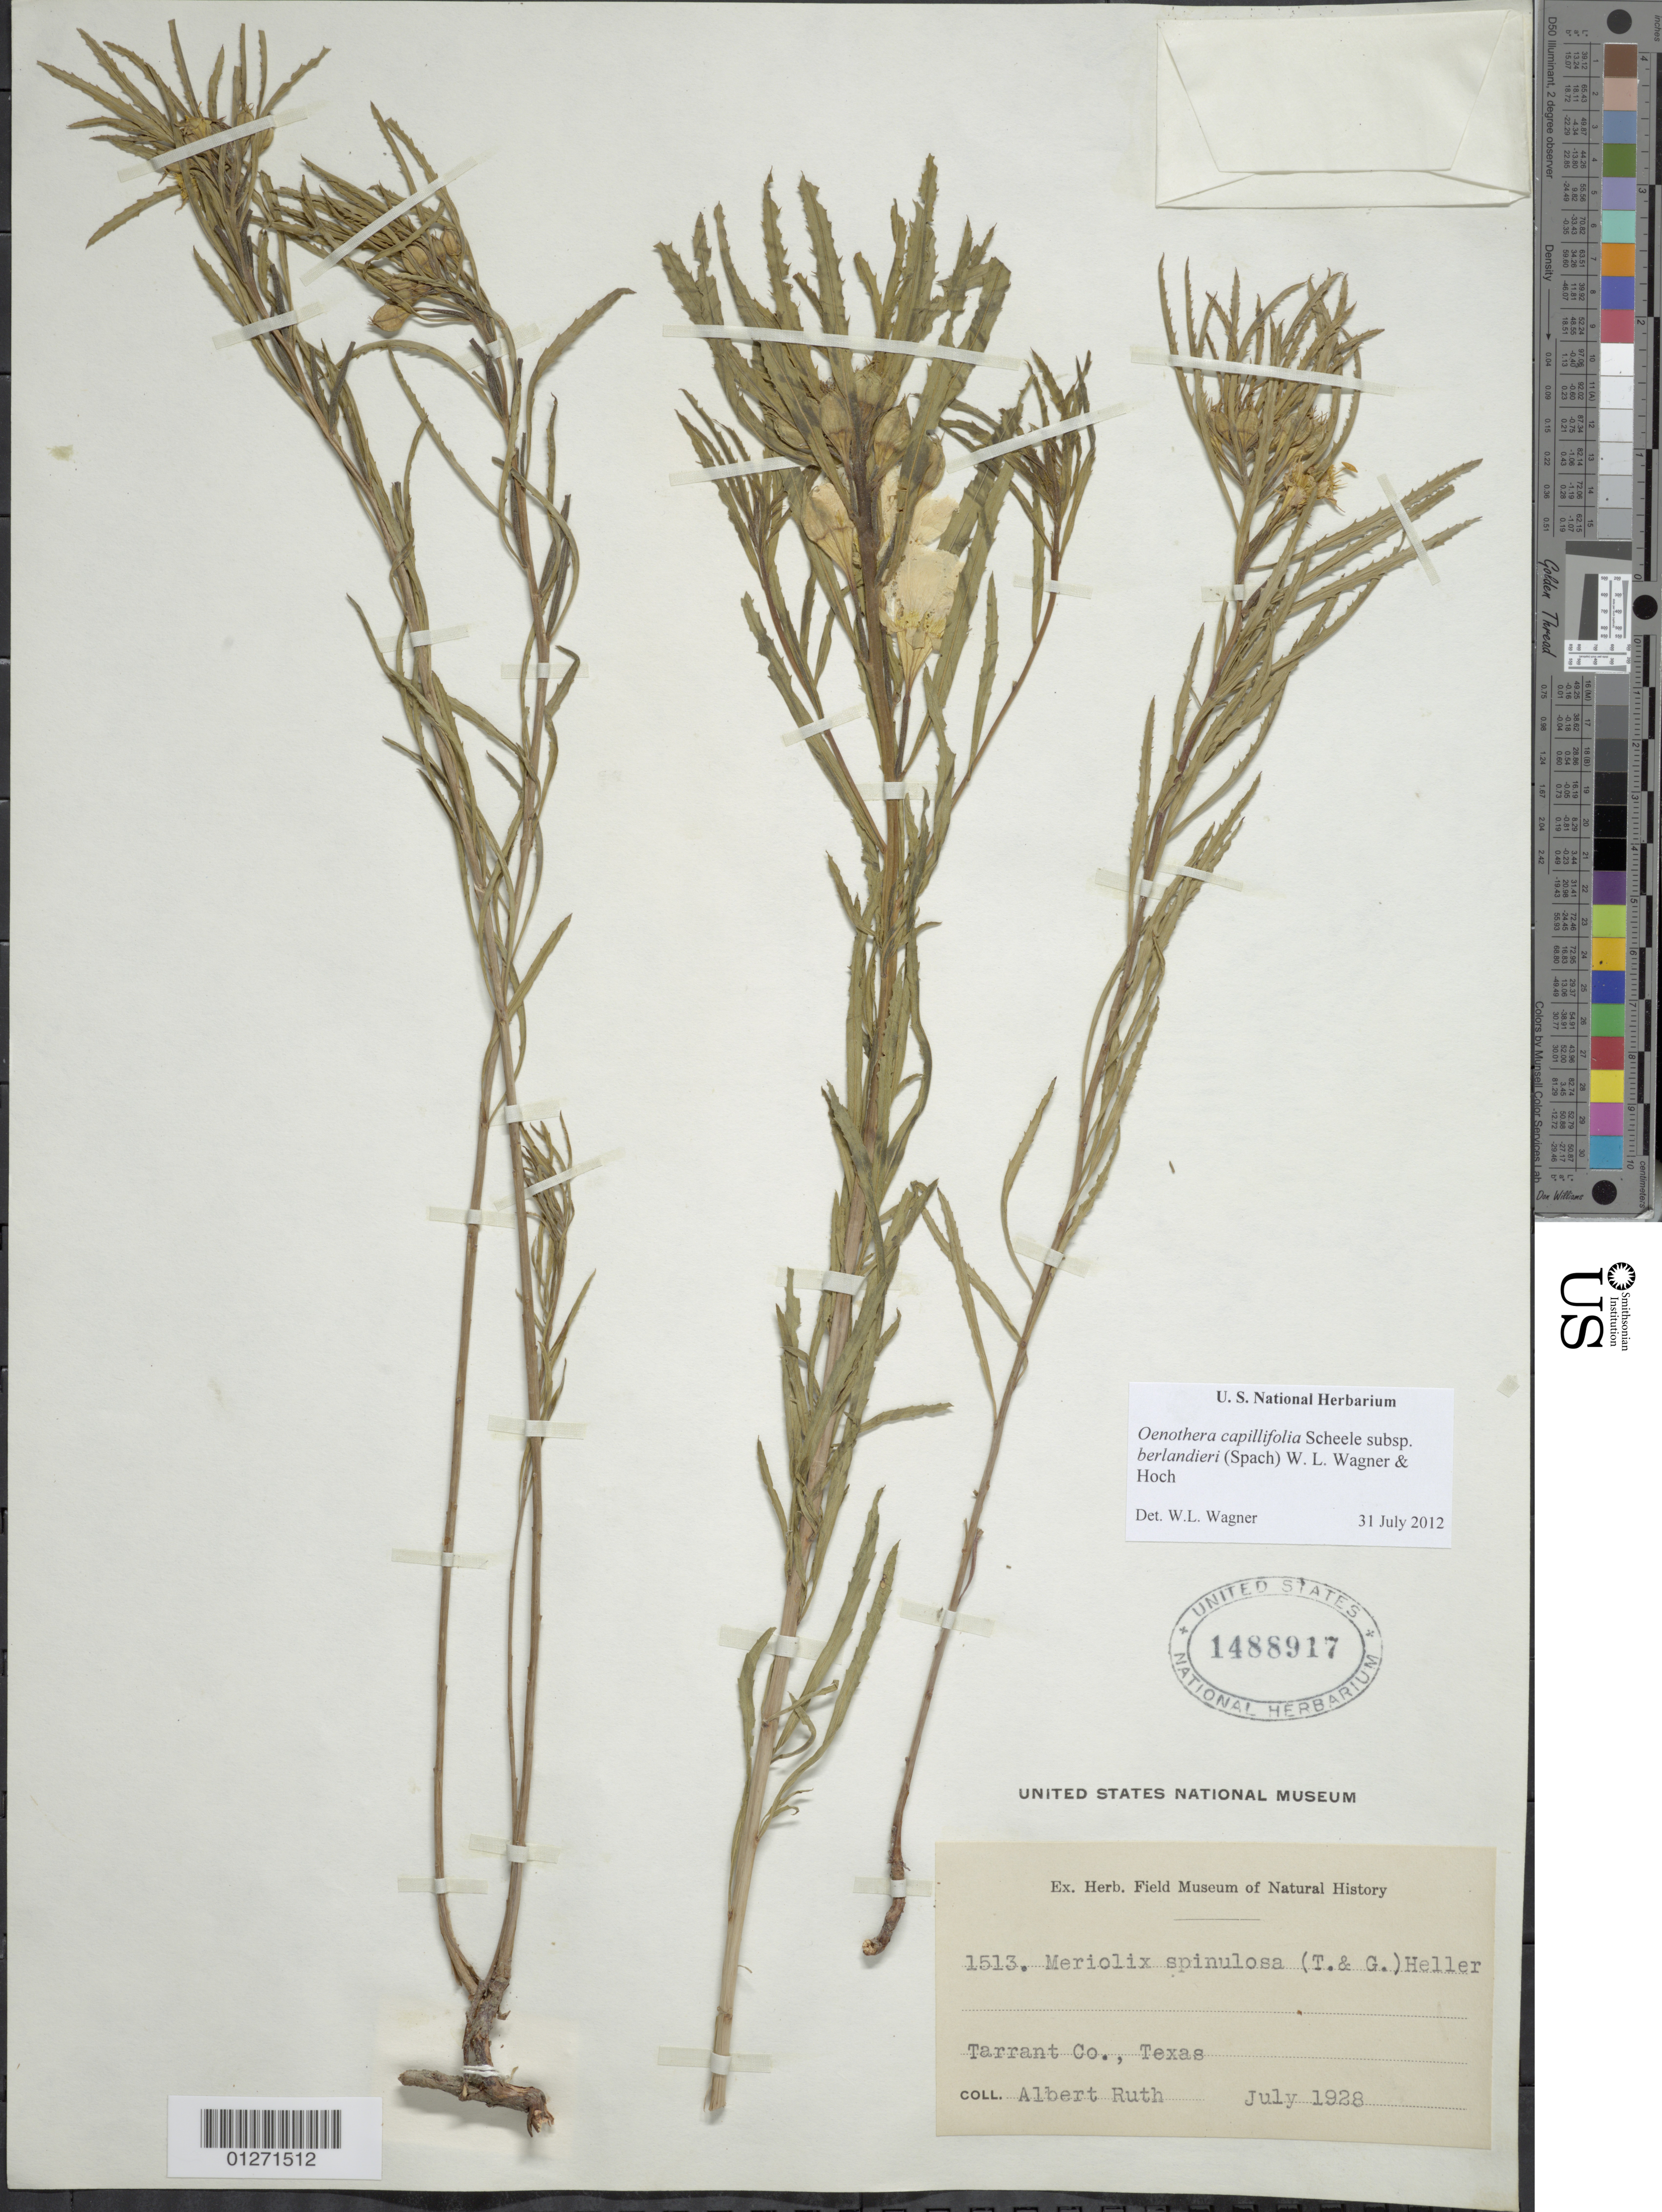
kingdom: Plantae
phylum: Tracheophyta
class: Magnoliopsida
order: Myrtales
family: Onagraceae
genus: Oenothera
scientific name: Oenothera capillifolia subsp. capillifolia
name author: Scheele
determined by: Cooper, B. J.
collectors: A. Ruth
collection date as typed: Jul 1928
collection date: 1928-07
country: United States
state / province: Texas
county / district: Tarrant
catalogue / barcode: US 1488917